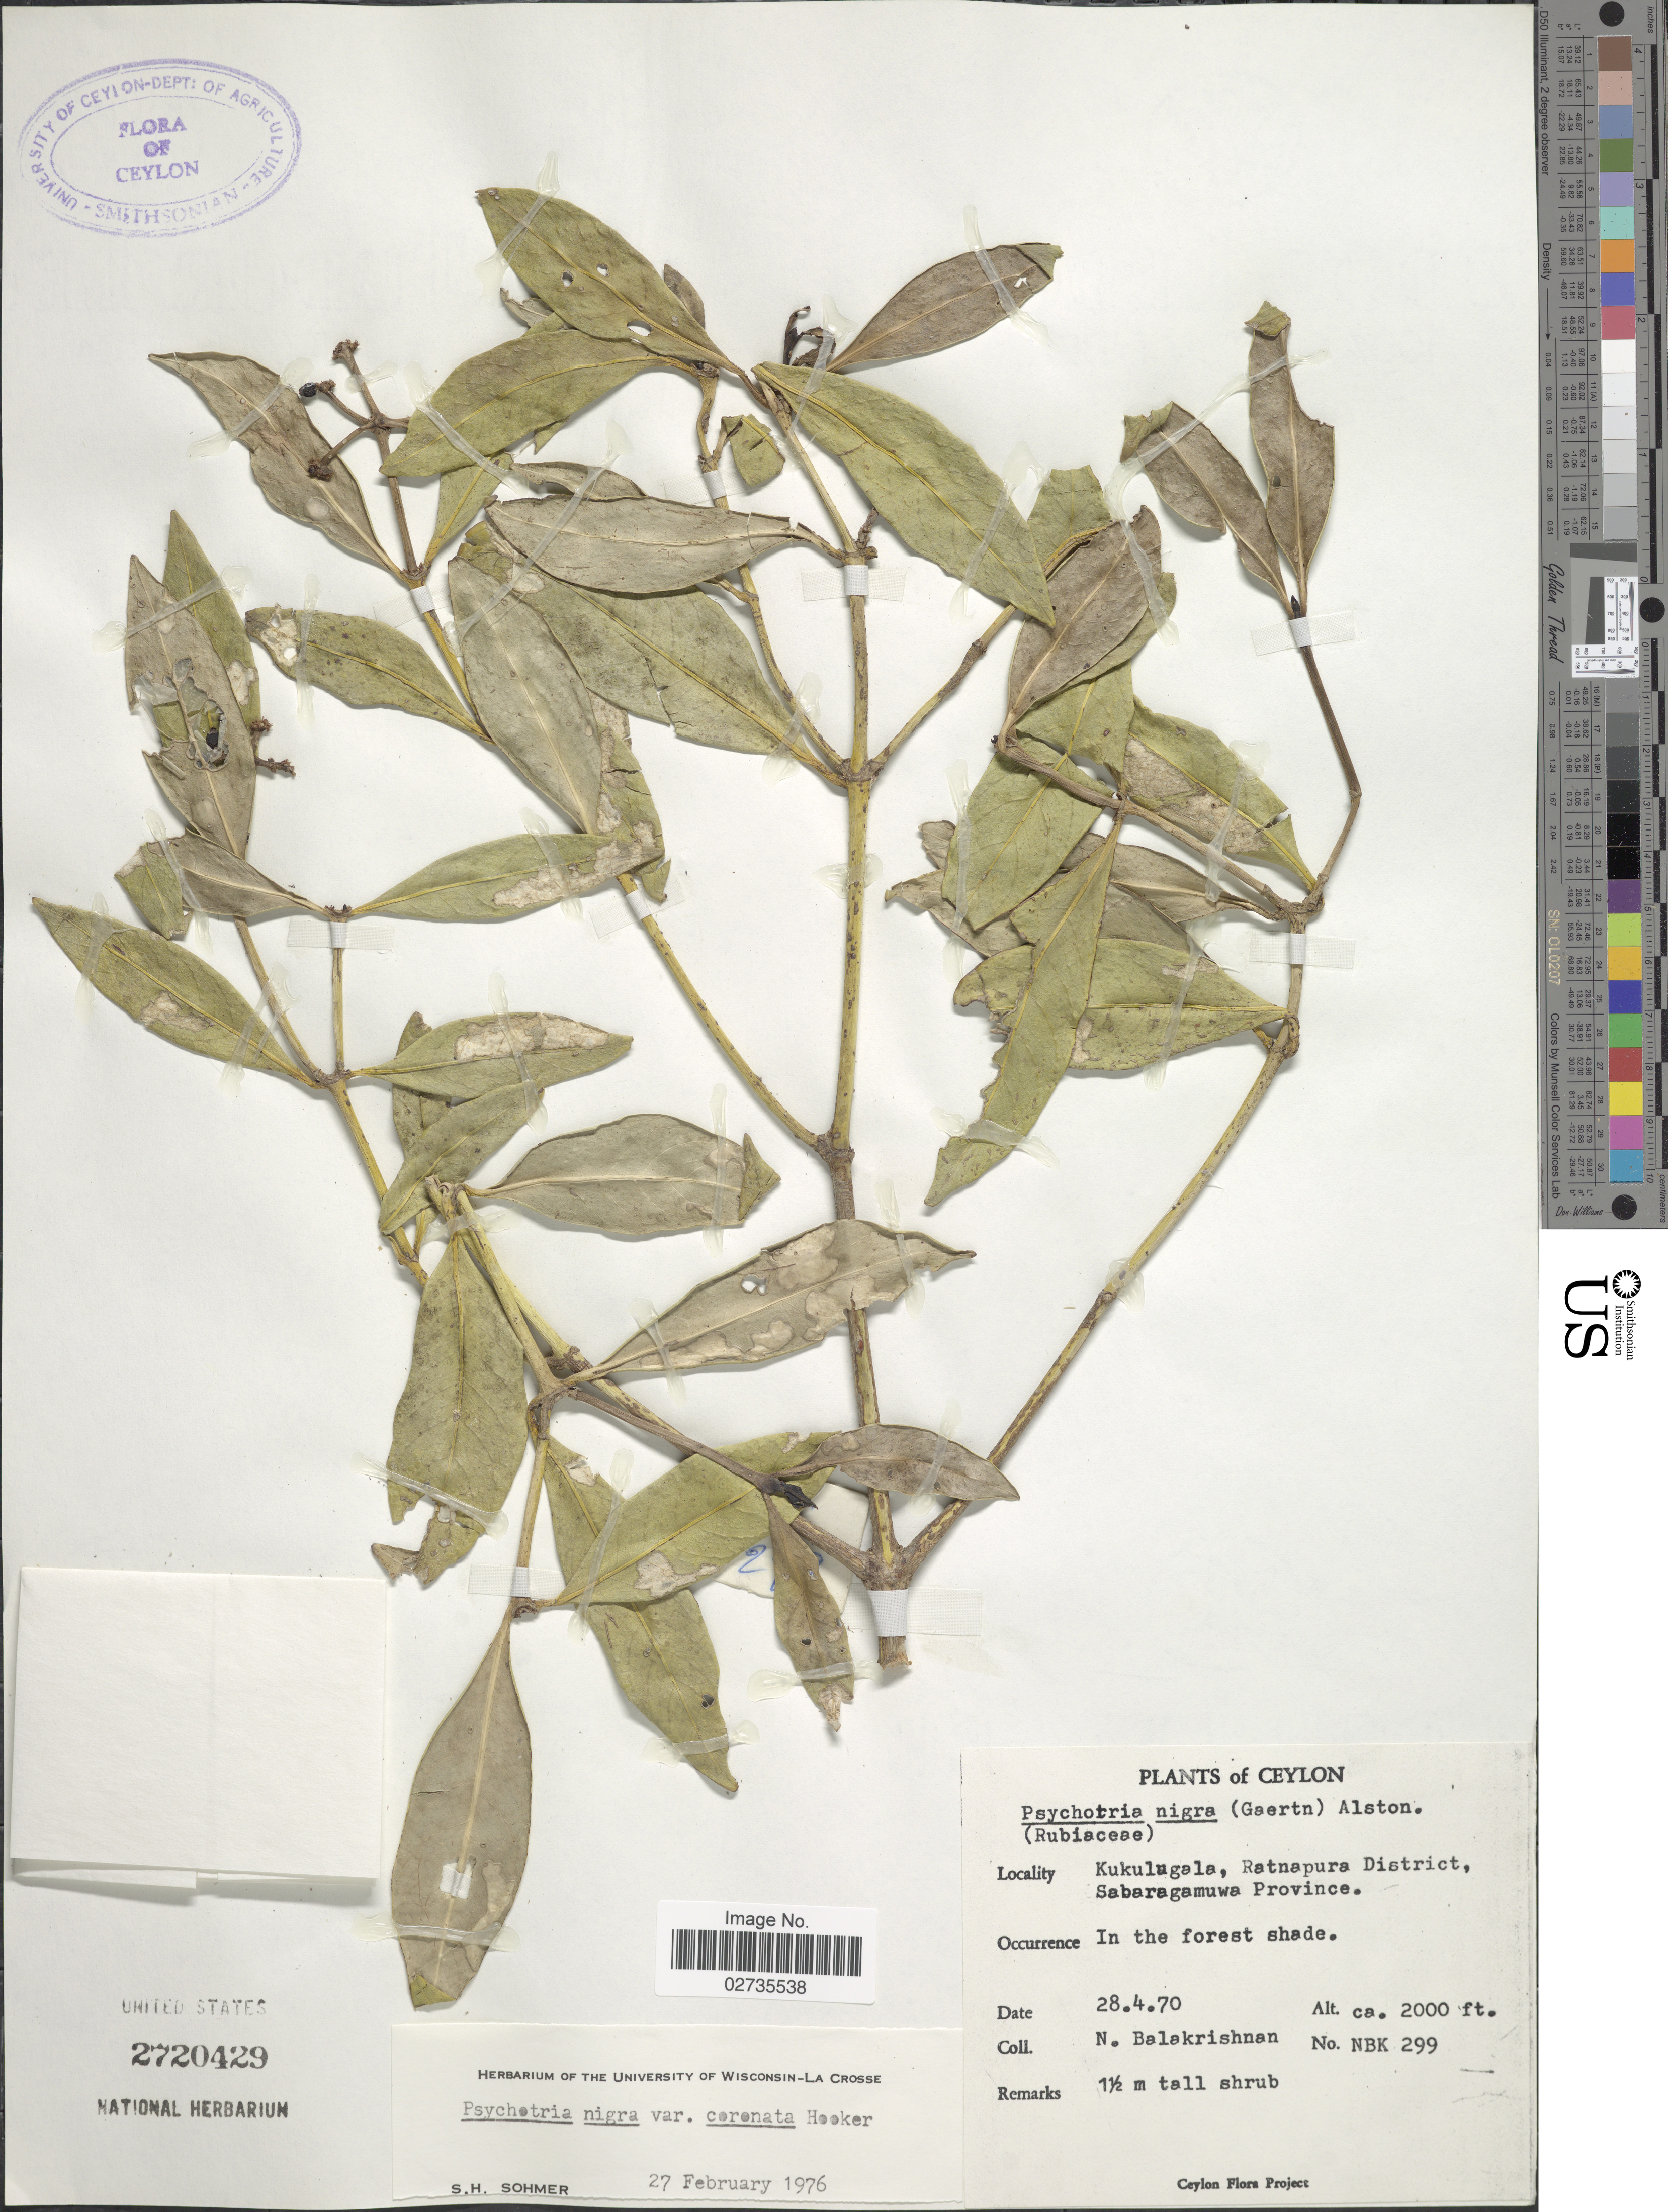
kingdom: Plantae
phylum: Tracheophyta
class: Magnoliopsida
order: Gentianales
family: Rubiaceae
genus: Psychotria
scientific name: Psychotria nigra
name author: (Gaertn.) Alston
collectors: N. Balakrishnan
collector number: NBK 299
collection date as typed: Transcribed d/m/y: 28/4/70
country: Sri Lanka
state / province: Sabaragamuwa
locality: Ceylon. Kukulugala, Ratnapura District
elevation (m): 610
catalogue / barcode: US 2720429